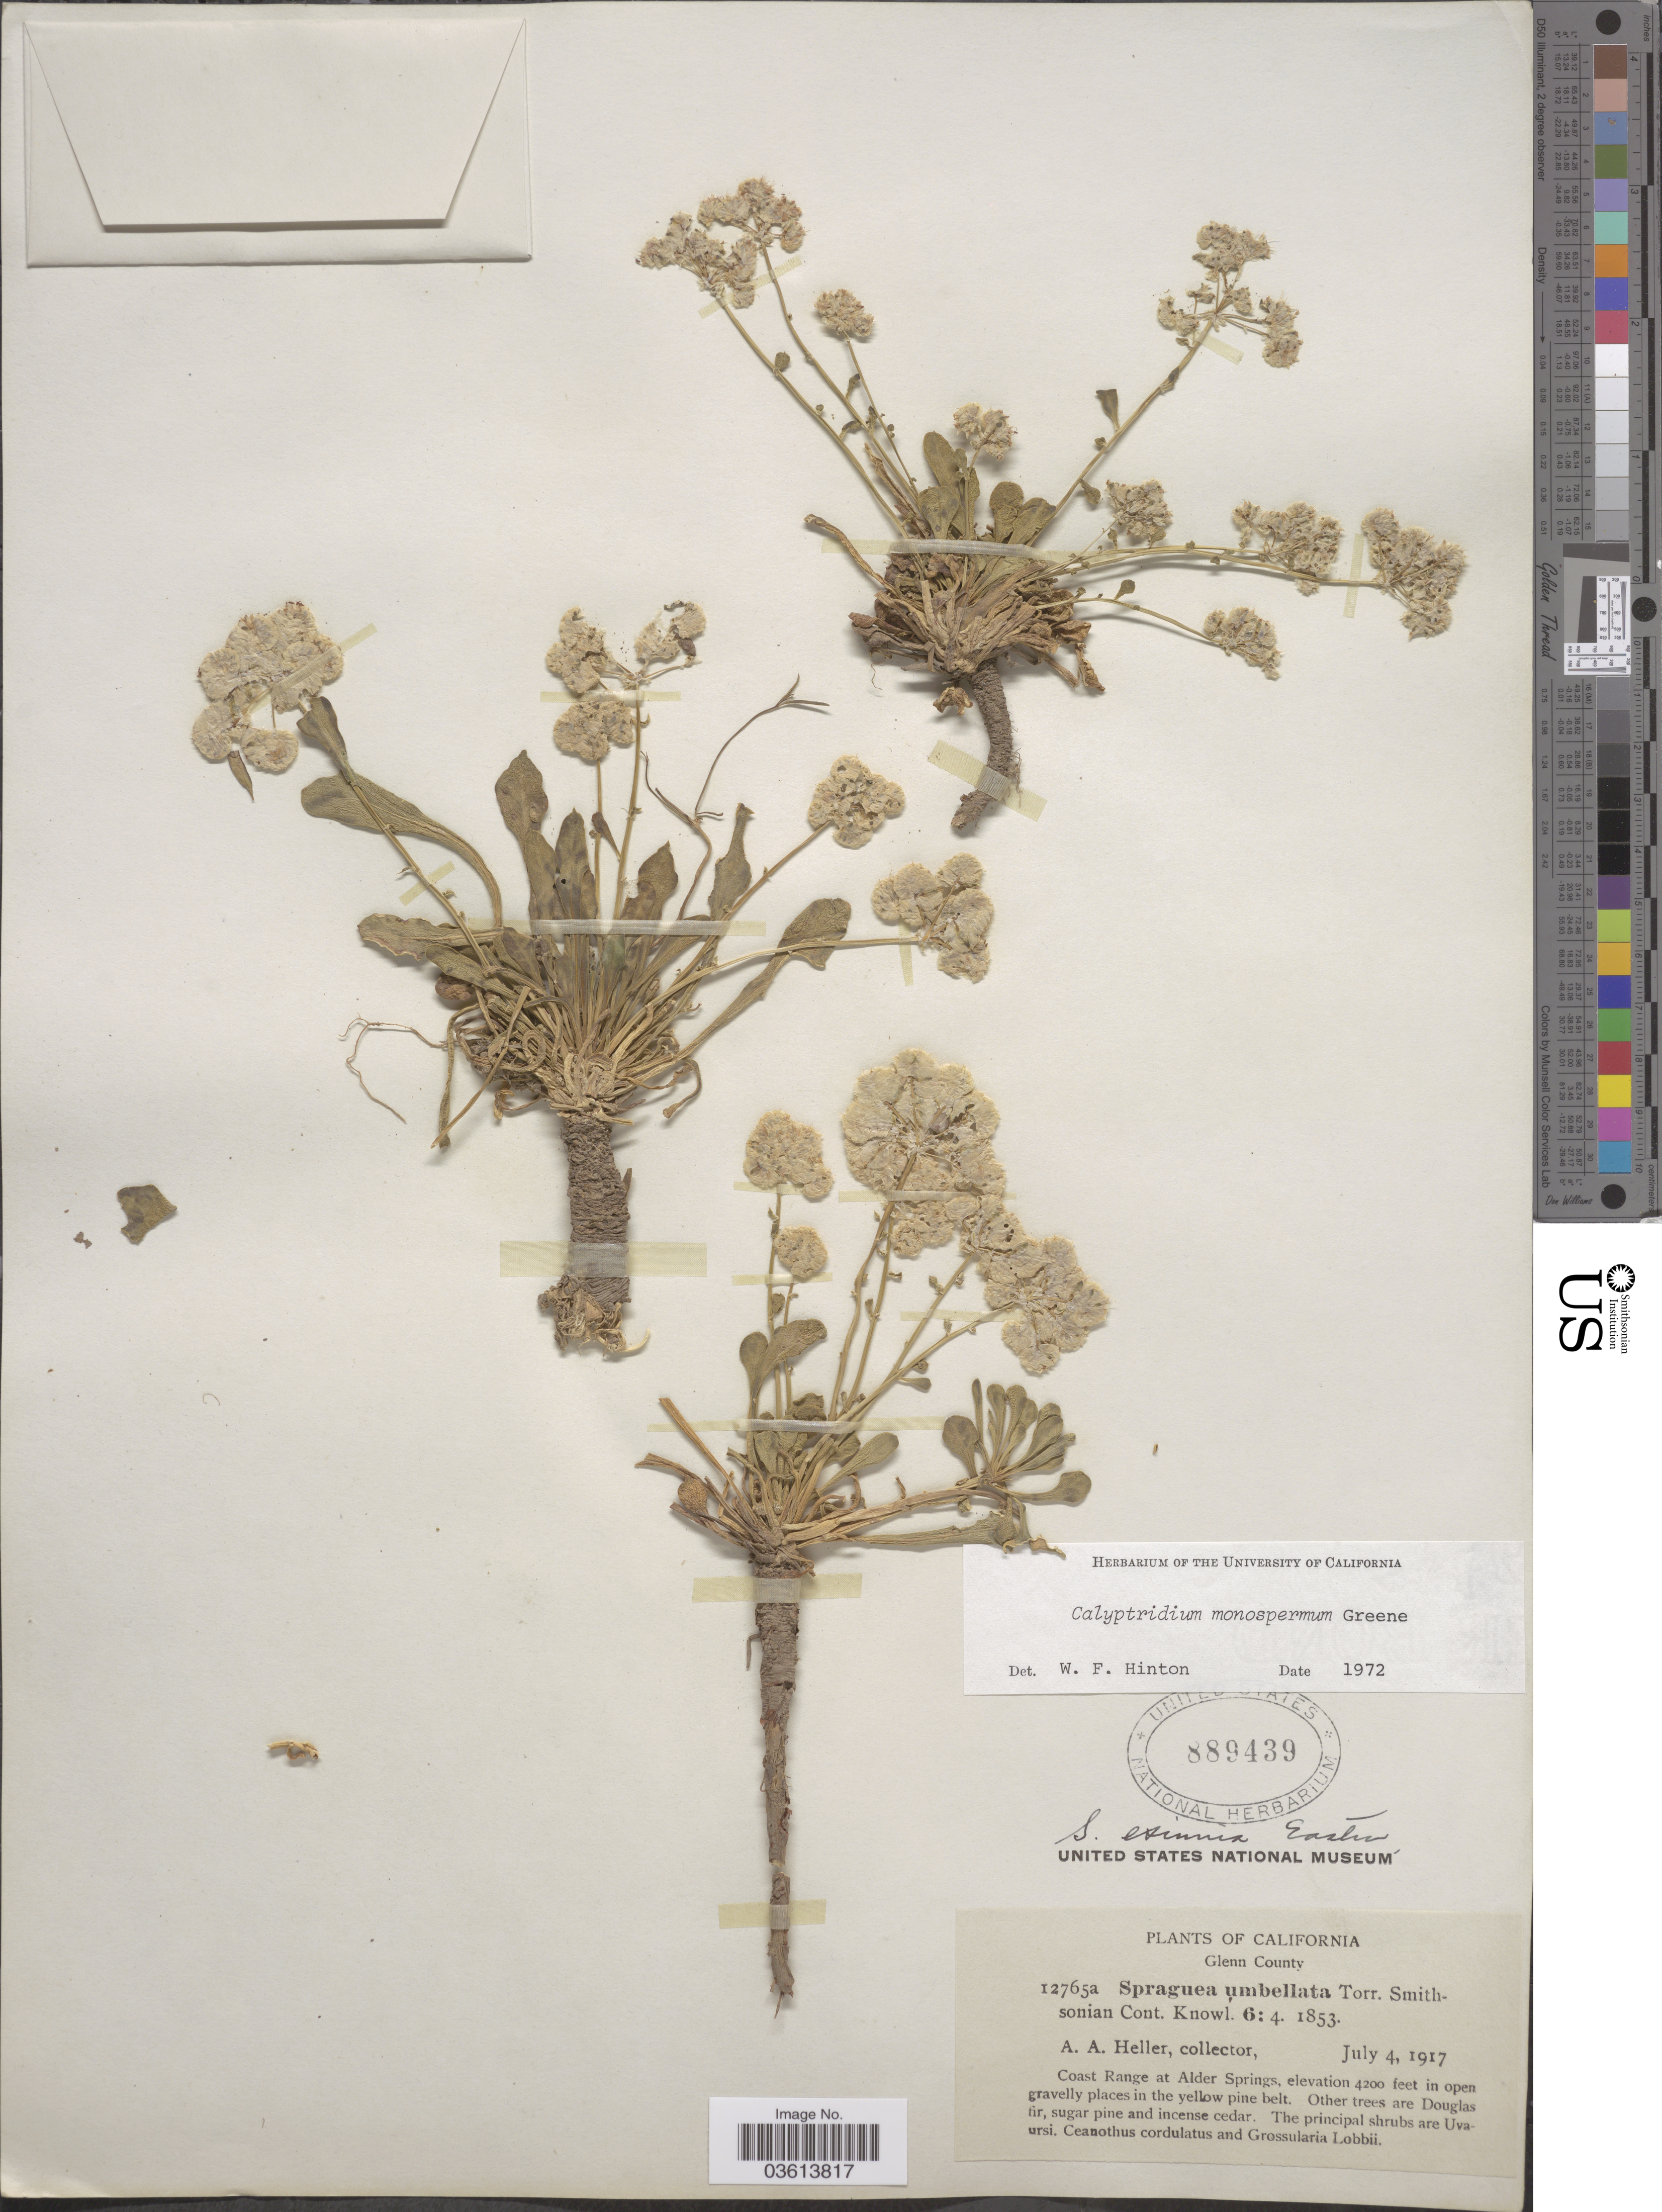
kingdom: Plantae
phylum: Tracheophyta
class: Magnoliopsida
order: Caryophyllales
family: Montiaceae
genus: Calyptridium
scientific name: Calyptridium monospermum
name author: Greene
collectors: A. A. Heller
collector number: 12765a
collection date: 1917-07-04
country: United States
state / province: California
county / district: Glenn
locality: Glenn County. Coast Range at Alder Springs.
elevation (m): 1280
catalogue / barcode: US 889439